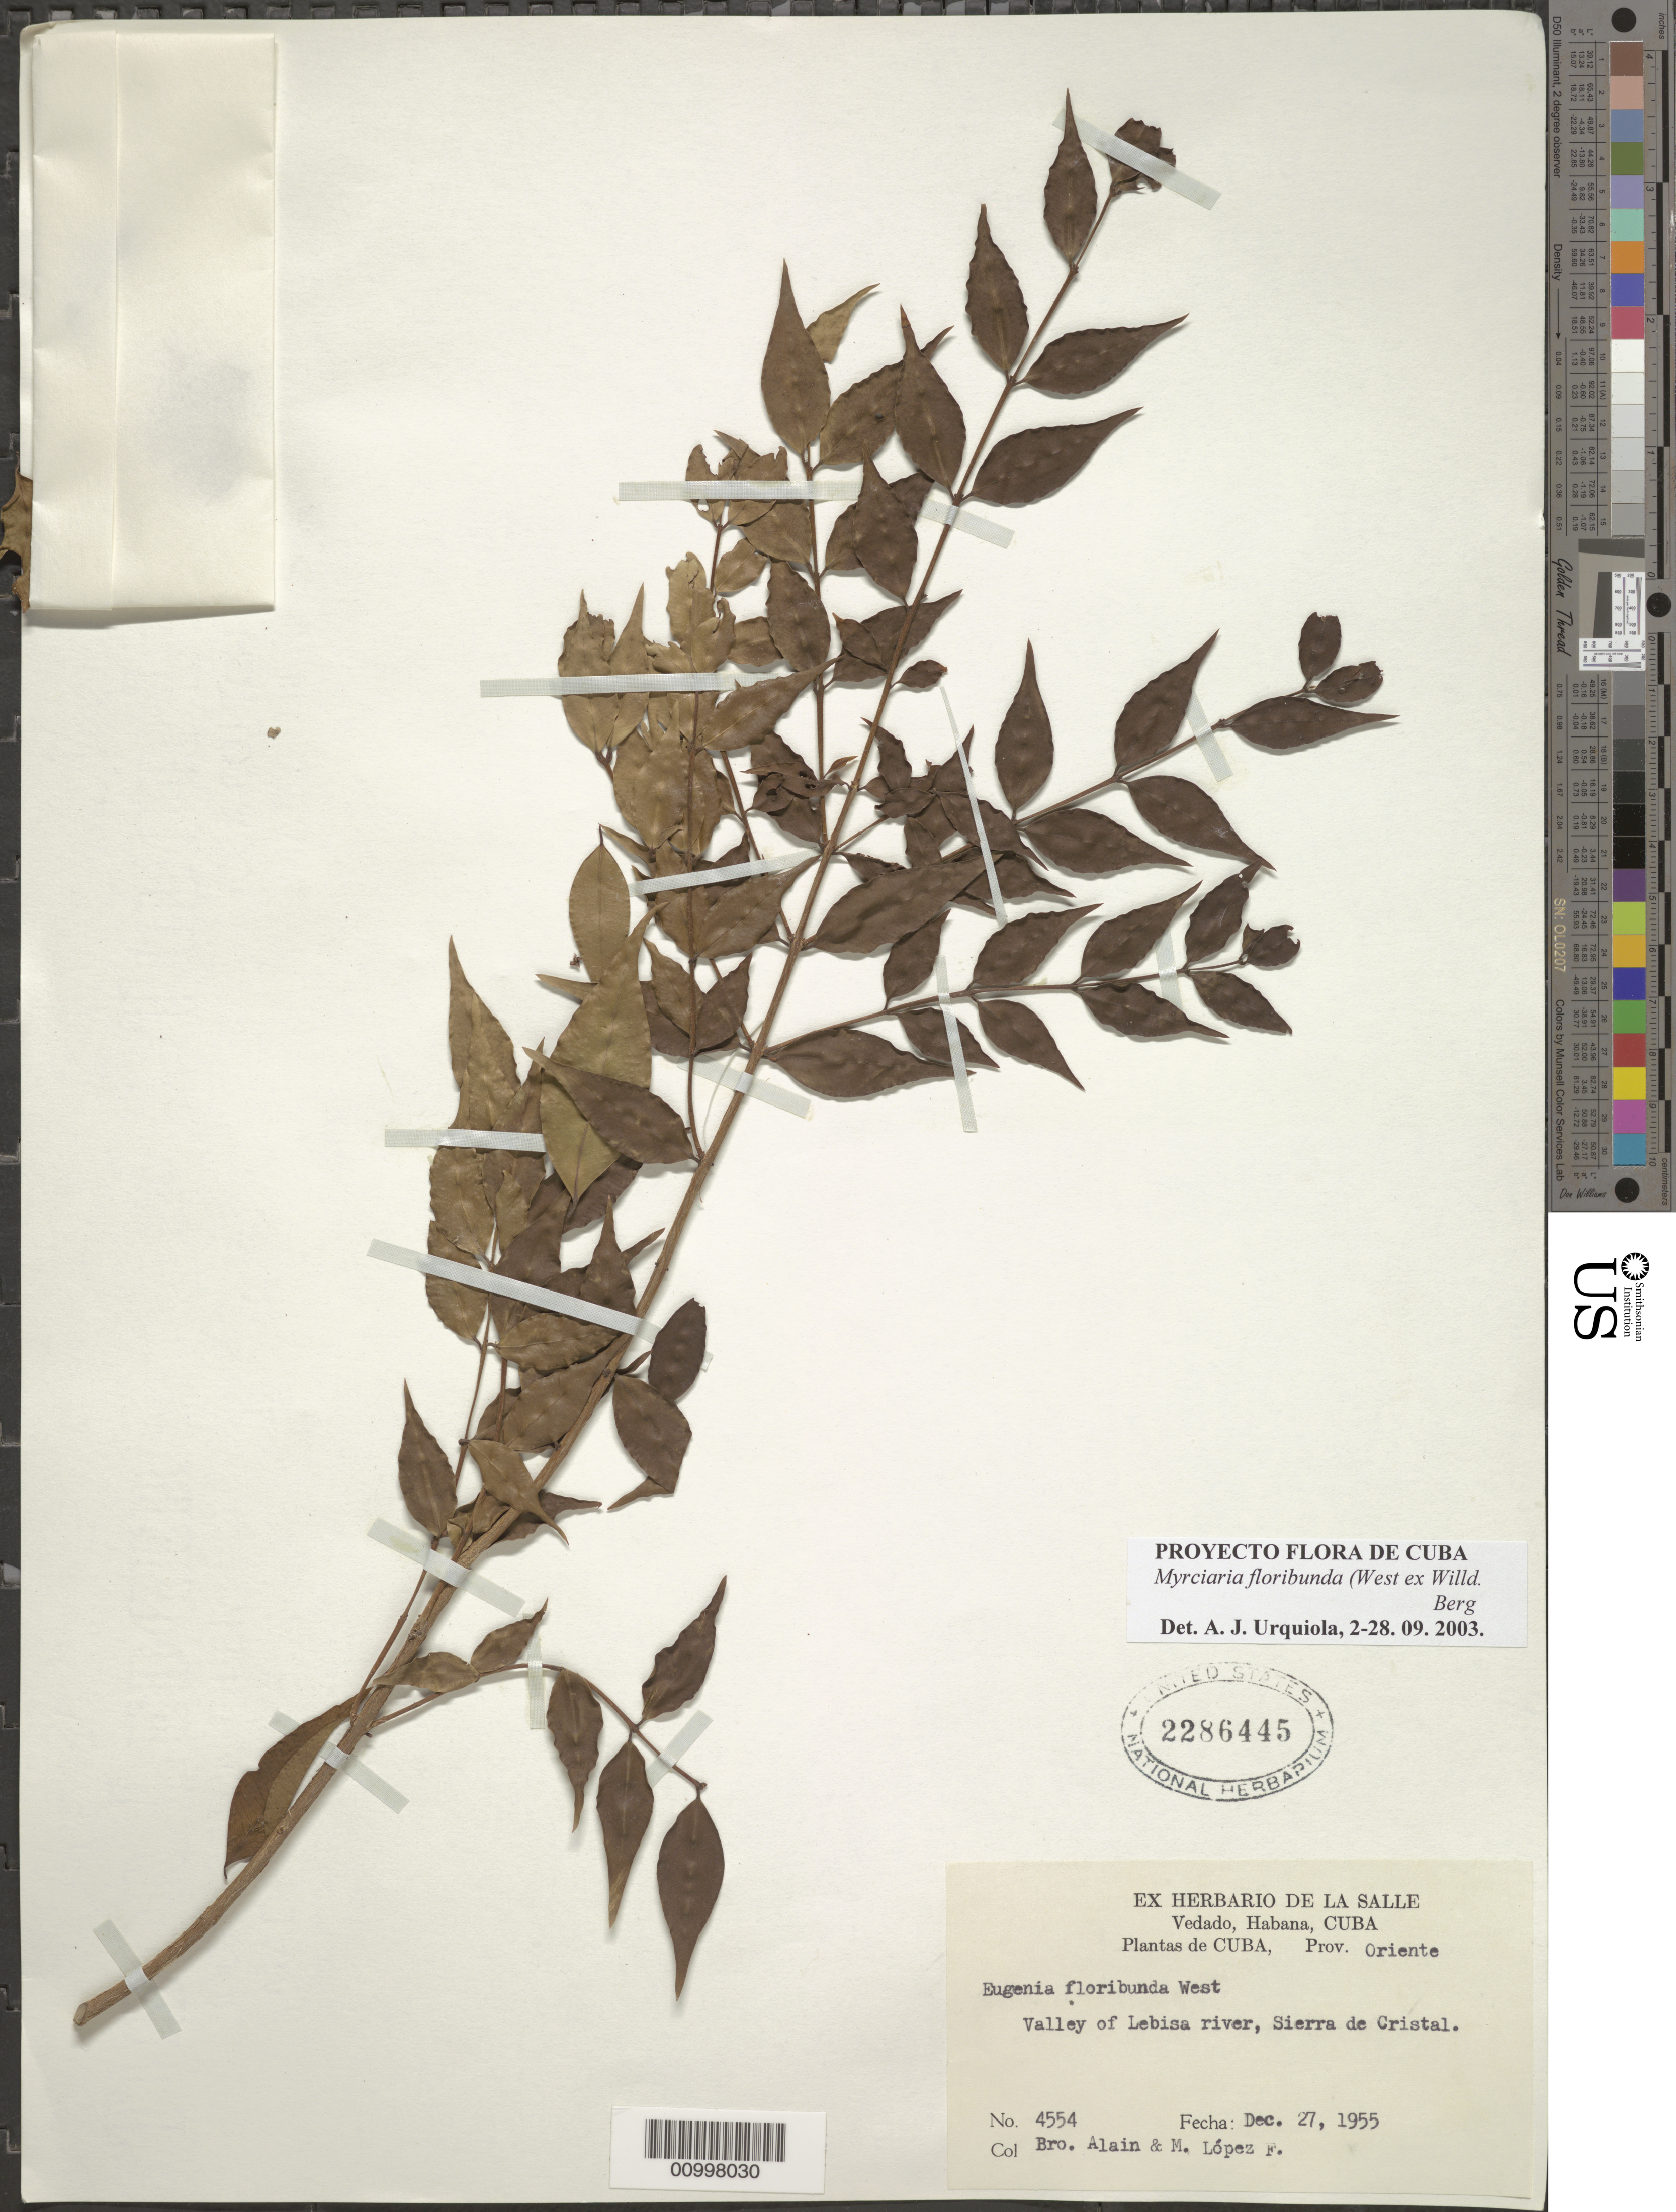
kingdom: Plantae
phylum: Tracheophyta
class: Magnoliopsida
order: Myrtales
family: Myrtaceae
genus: Myrciaria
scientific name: Myrciaria floribunda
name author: (H. West ex Willd.) O. Berg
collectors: A. H. Liogier & M. López Figueiras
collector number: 4554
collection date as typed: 27 Dec 1955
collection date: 1955-12-27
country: Cuba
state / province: Oriente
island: Cuba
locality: Valley of Lebisa River, Sierra de Cristal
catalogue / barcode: US 2286445